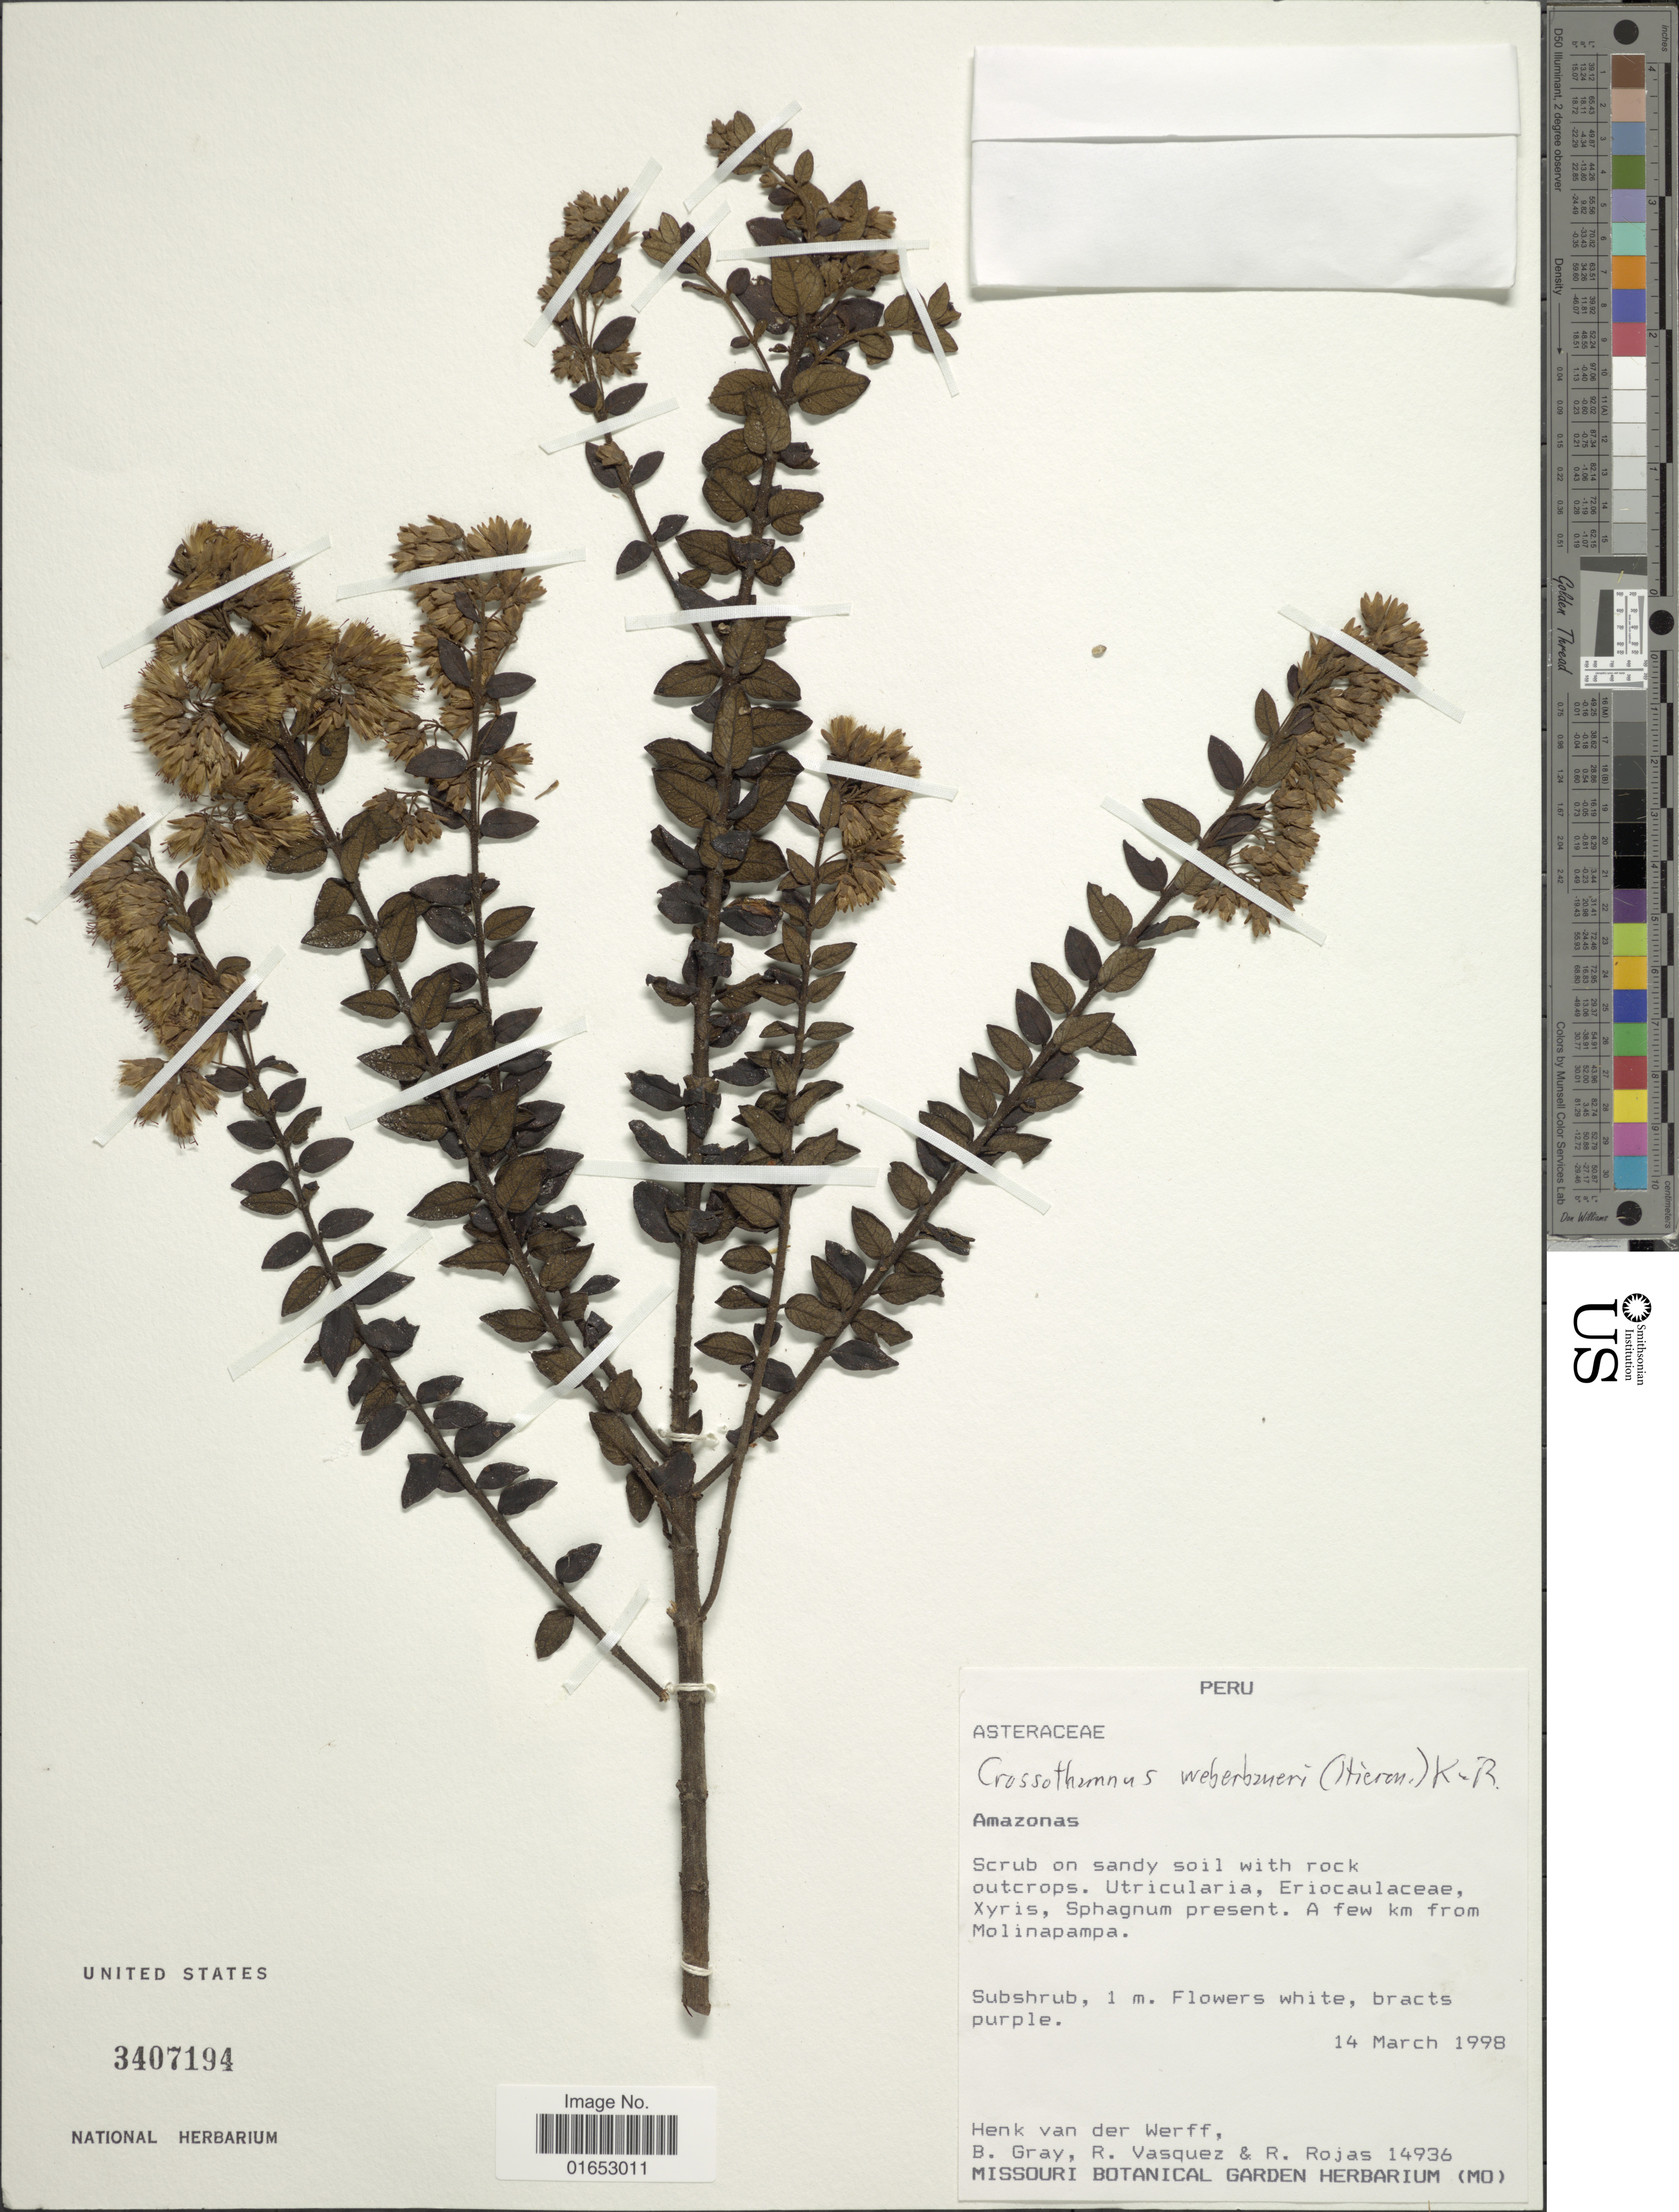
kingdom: Plantae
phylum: Tracheophyta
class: Magnoliopsida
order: Asterales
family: Asteraceae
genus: Crossothamnus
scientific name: Crossothamnus weberbaueri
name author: (Hieron.) R.M. King & H. Rob.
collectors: H. van der Werff, B. Gray, R. Vasquez & R. Rojas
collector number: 14936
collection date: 1998-03-14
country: Peru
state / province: Amazonas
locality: A few km from Molinapampa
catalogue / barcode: US 3407194